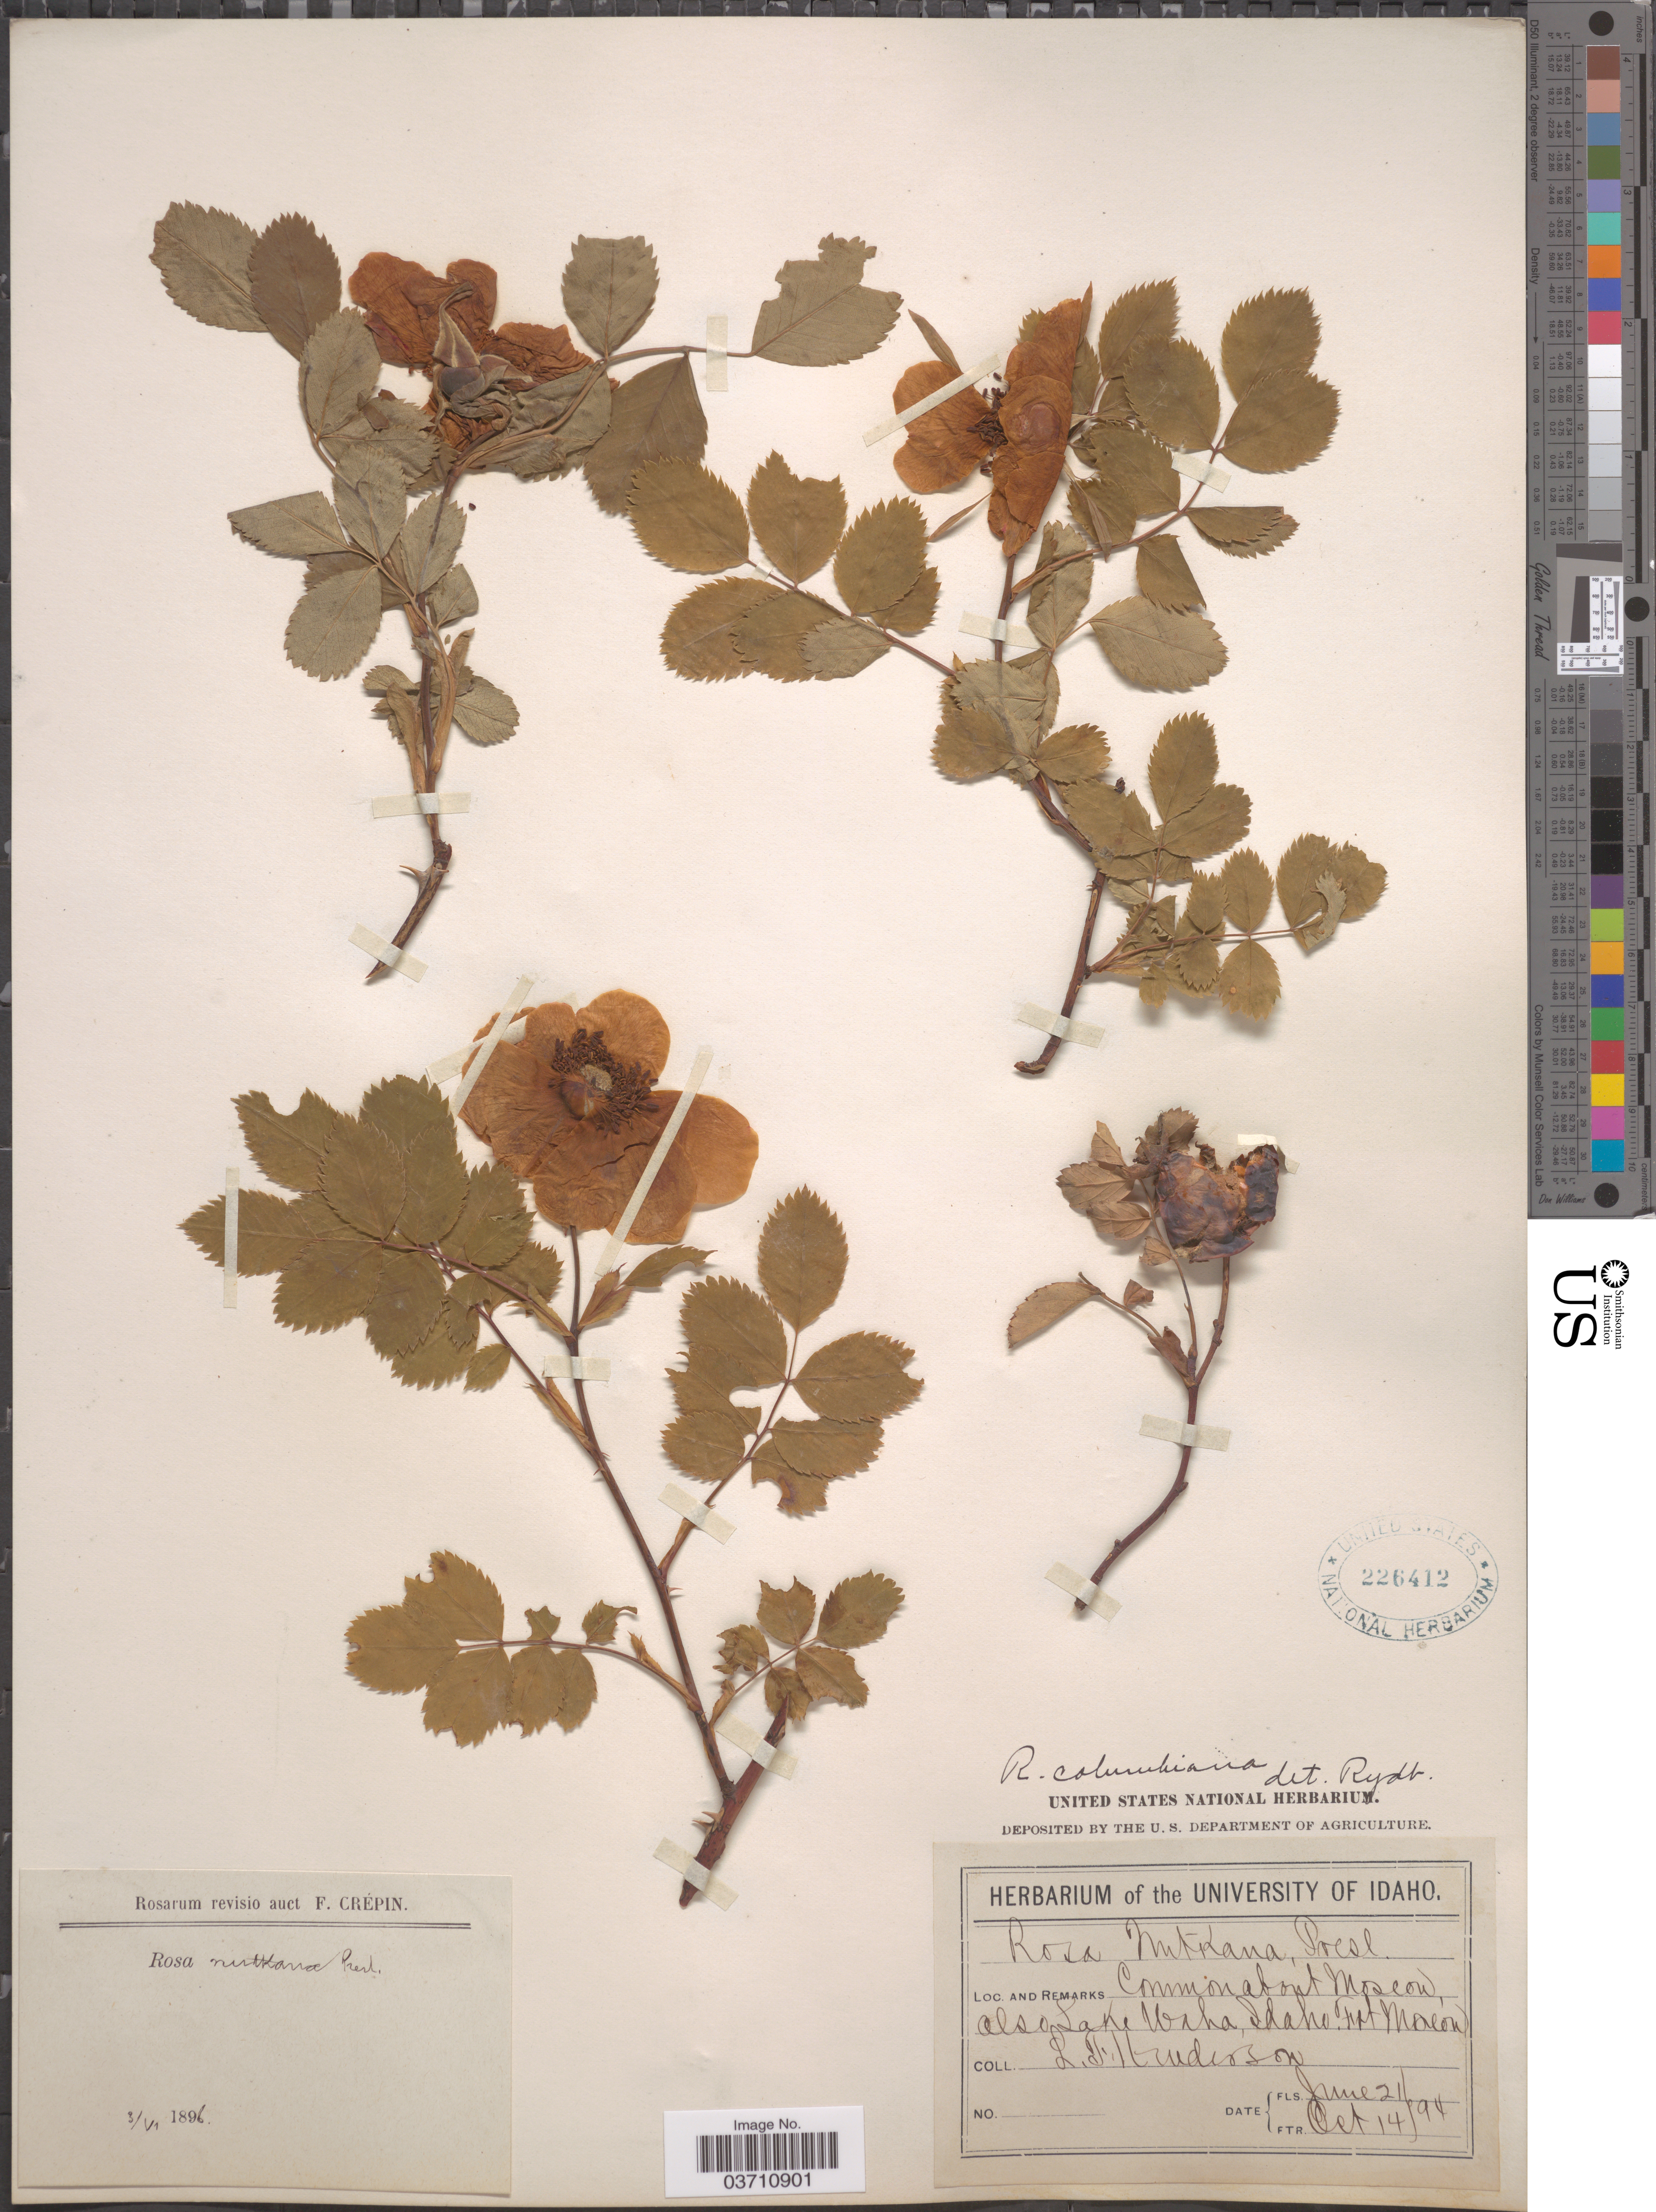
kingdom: Plantae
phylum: Tracheophyta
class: Magnoliopsida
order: Rosales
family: Rosaceae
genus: Rosa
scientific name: Rosa columbiana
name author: Rydb.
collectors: L. Henderson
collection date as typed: Transcribed d/m/y: 21/6/94 to 14/10/94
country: United States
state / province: Idaho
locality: About Moscow, also Lake Waha. Fort Macon.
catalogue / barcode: US 226412